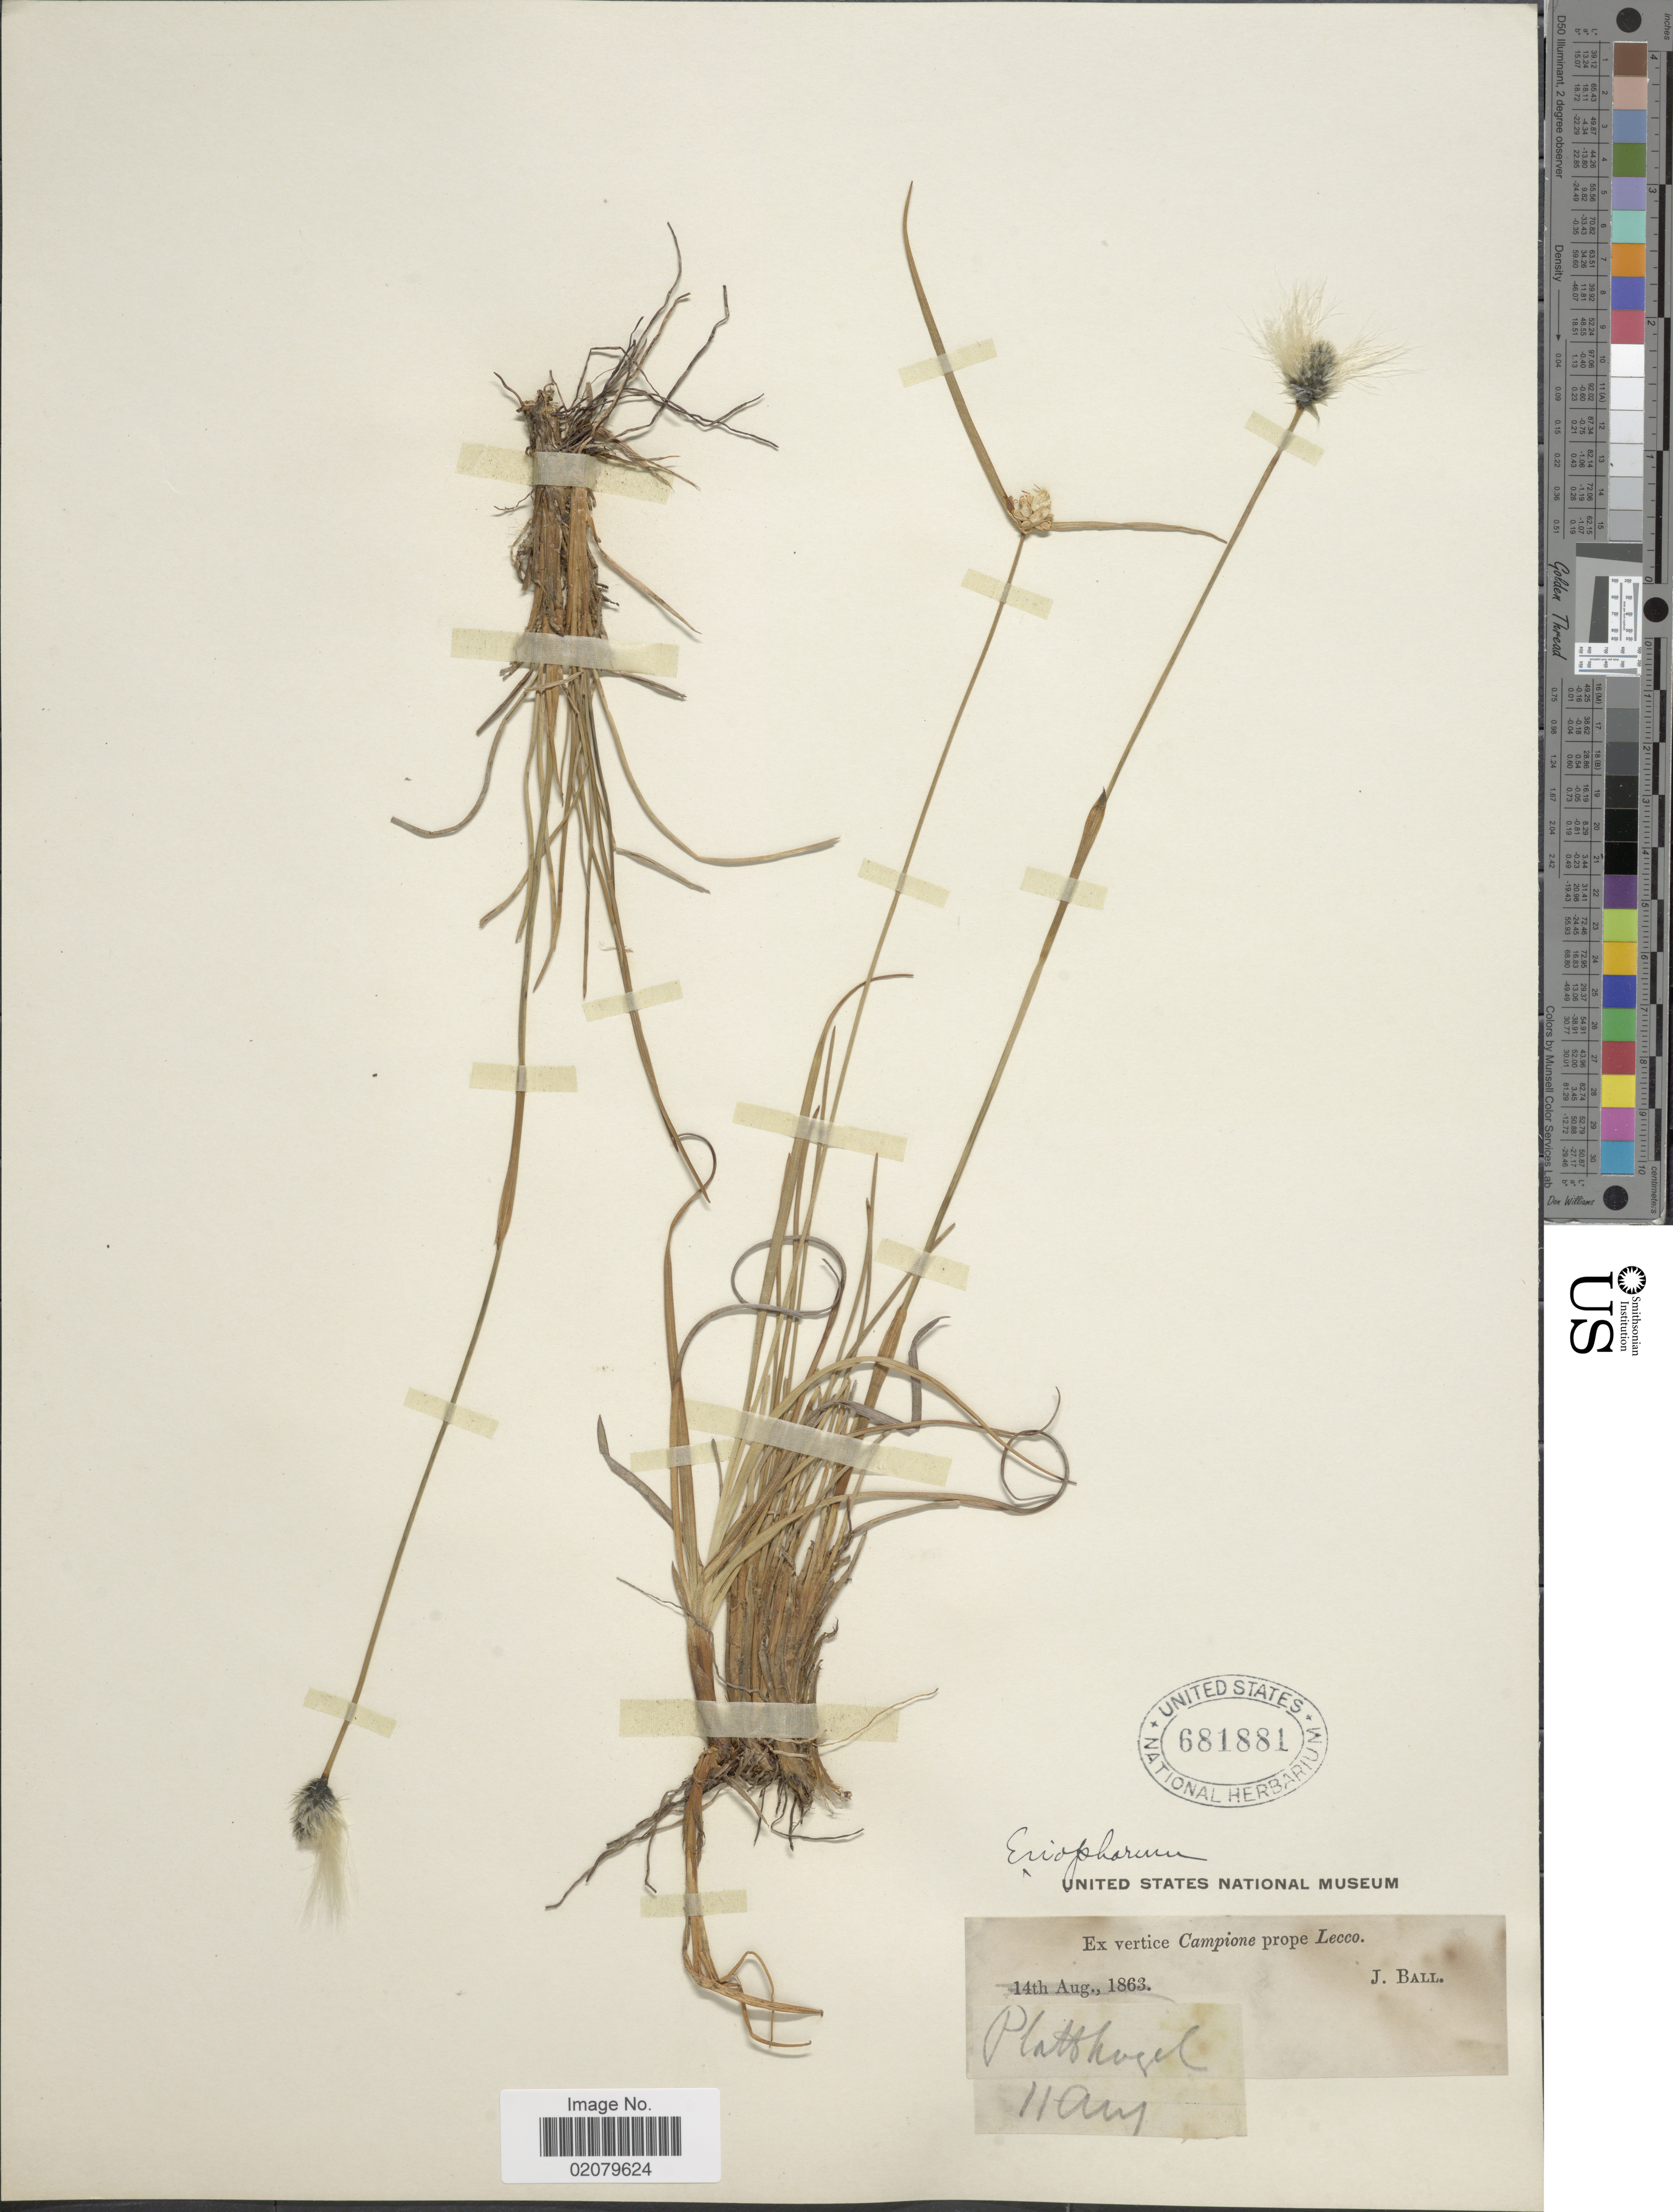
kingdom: Plantae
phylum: Tracheophyta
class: Liliopsida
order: Poales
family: Cyperaceae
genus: Eriophorum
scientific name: Eriophorum sp.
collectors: J. Ball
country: Italy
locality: Campione prope Lecco, Platthogel [Plattkofel]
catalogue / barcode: US 681881